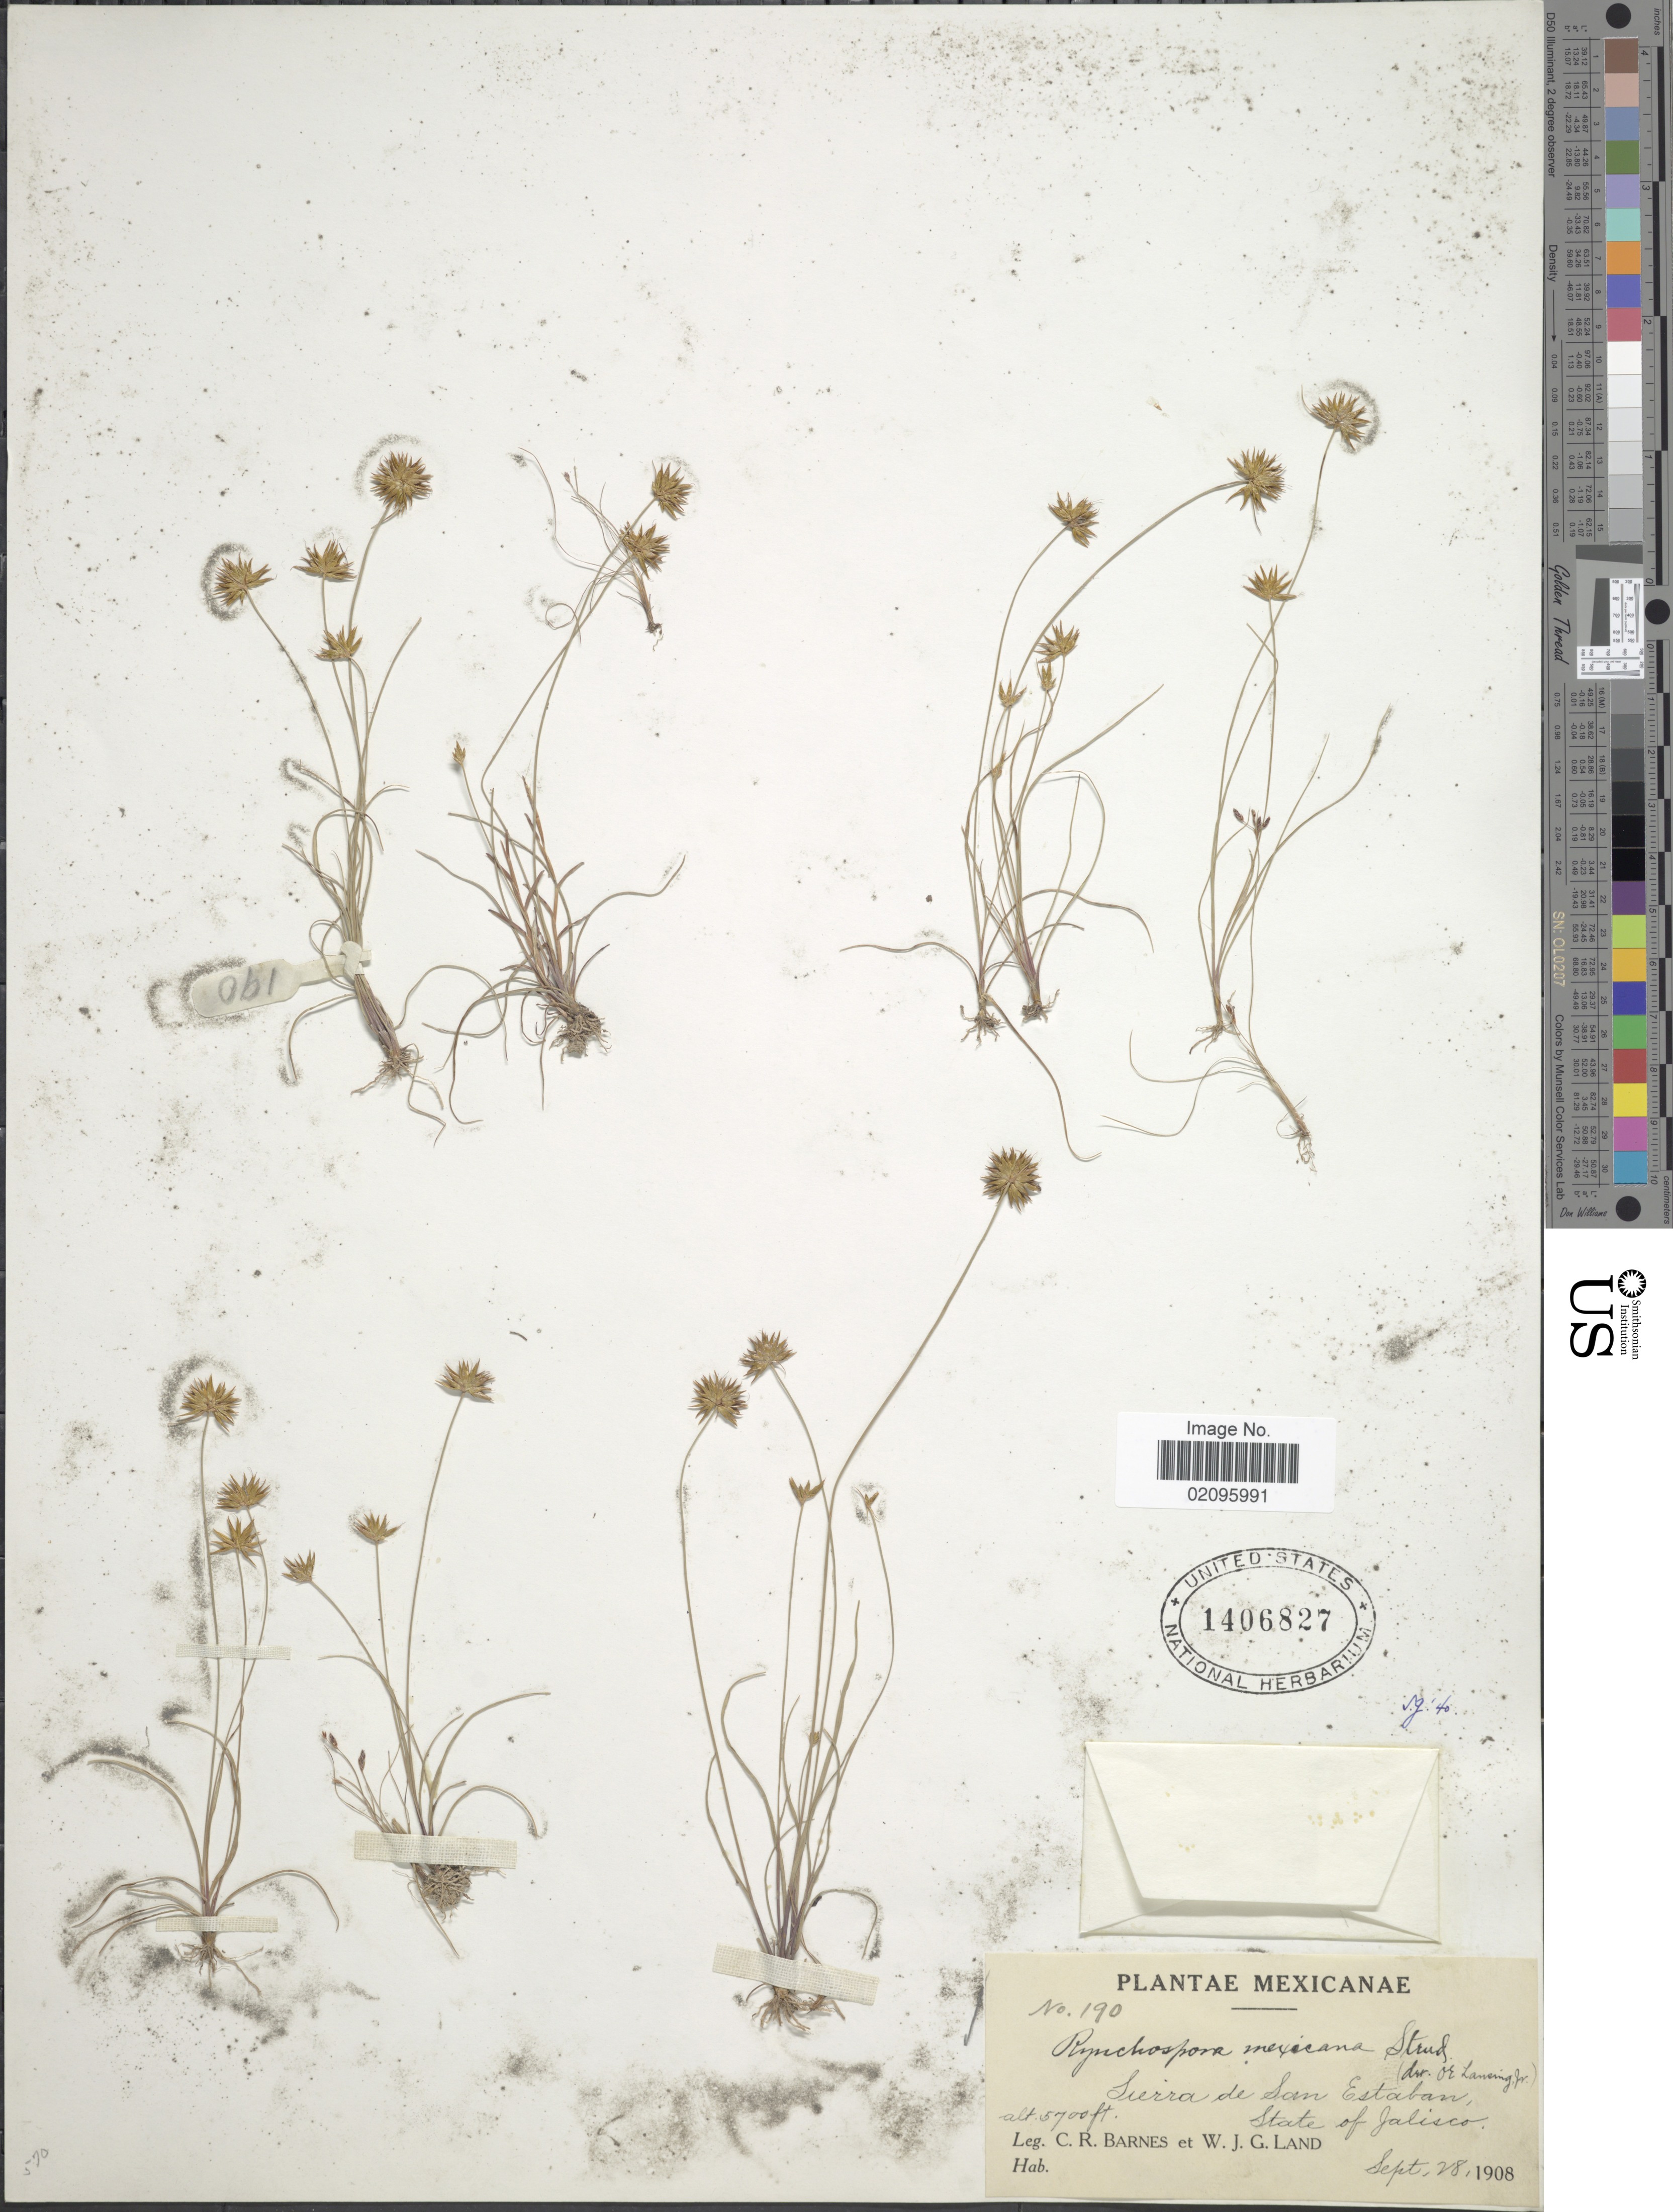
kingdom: Plantae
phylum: Tracheophyta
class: Liliopsida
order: Poales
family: Cyperaceae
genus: Rhynchospora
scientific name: Rhynchospora mexicana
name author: (Liebm.) Steud.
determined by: Alves, K.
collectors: C. R. Barnes & W. J. G. Land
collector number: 190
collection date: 1908-09-28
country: Mexico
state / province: Jalisco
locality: Sierra de San Estaban.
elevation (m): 1737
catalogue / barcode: US 1406827